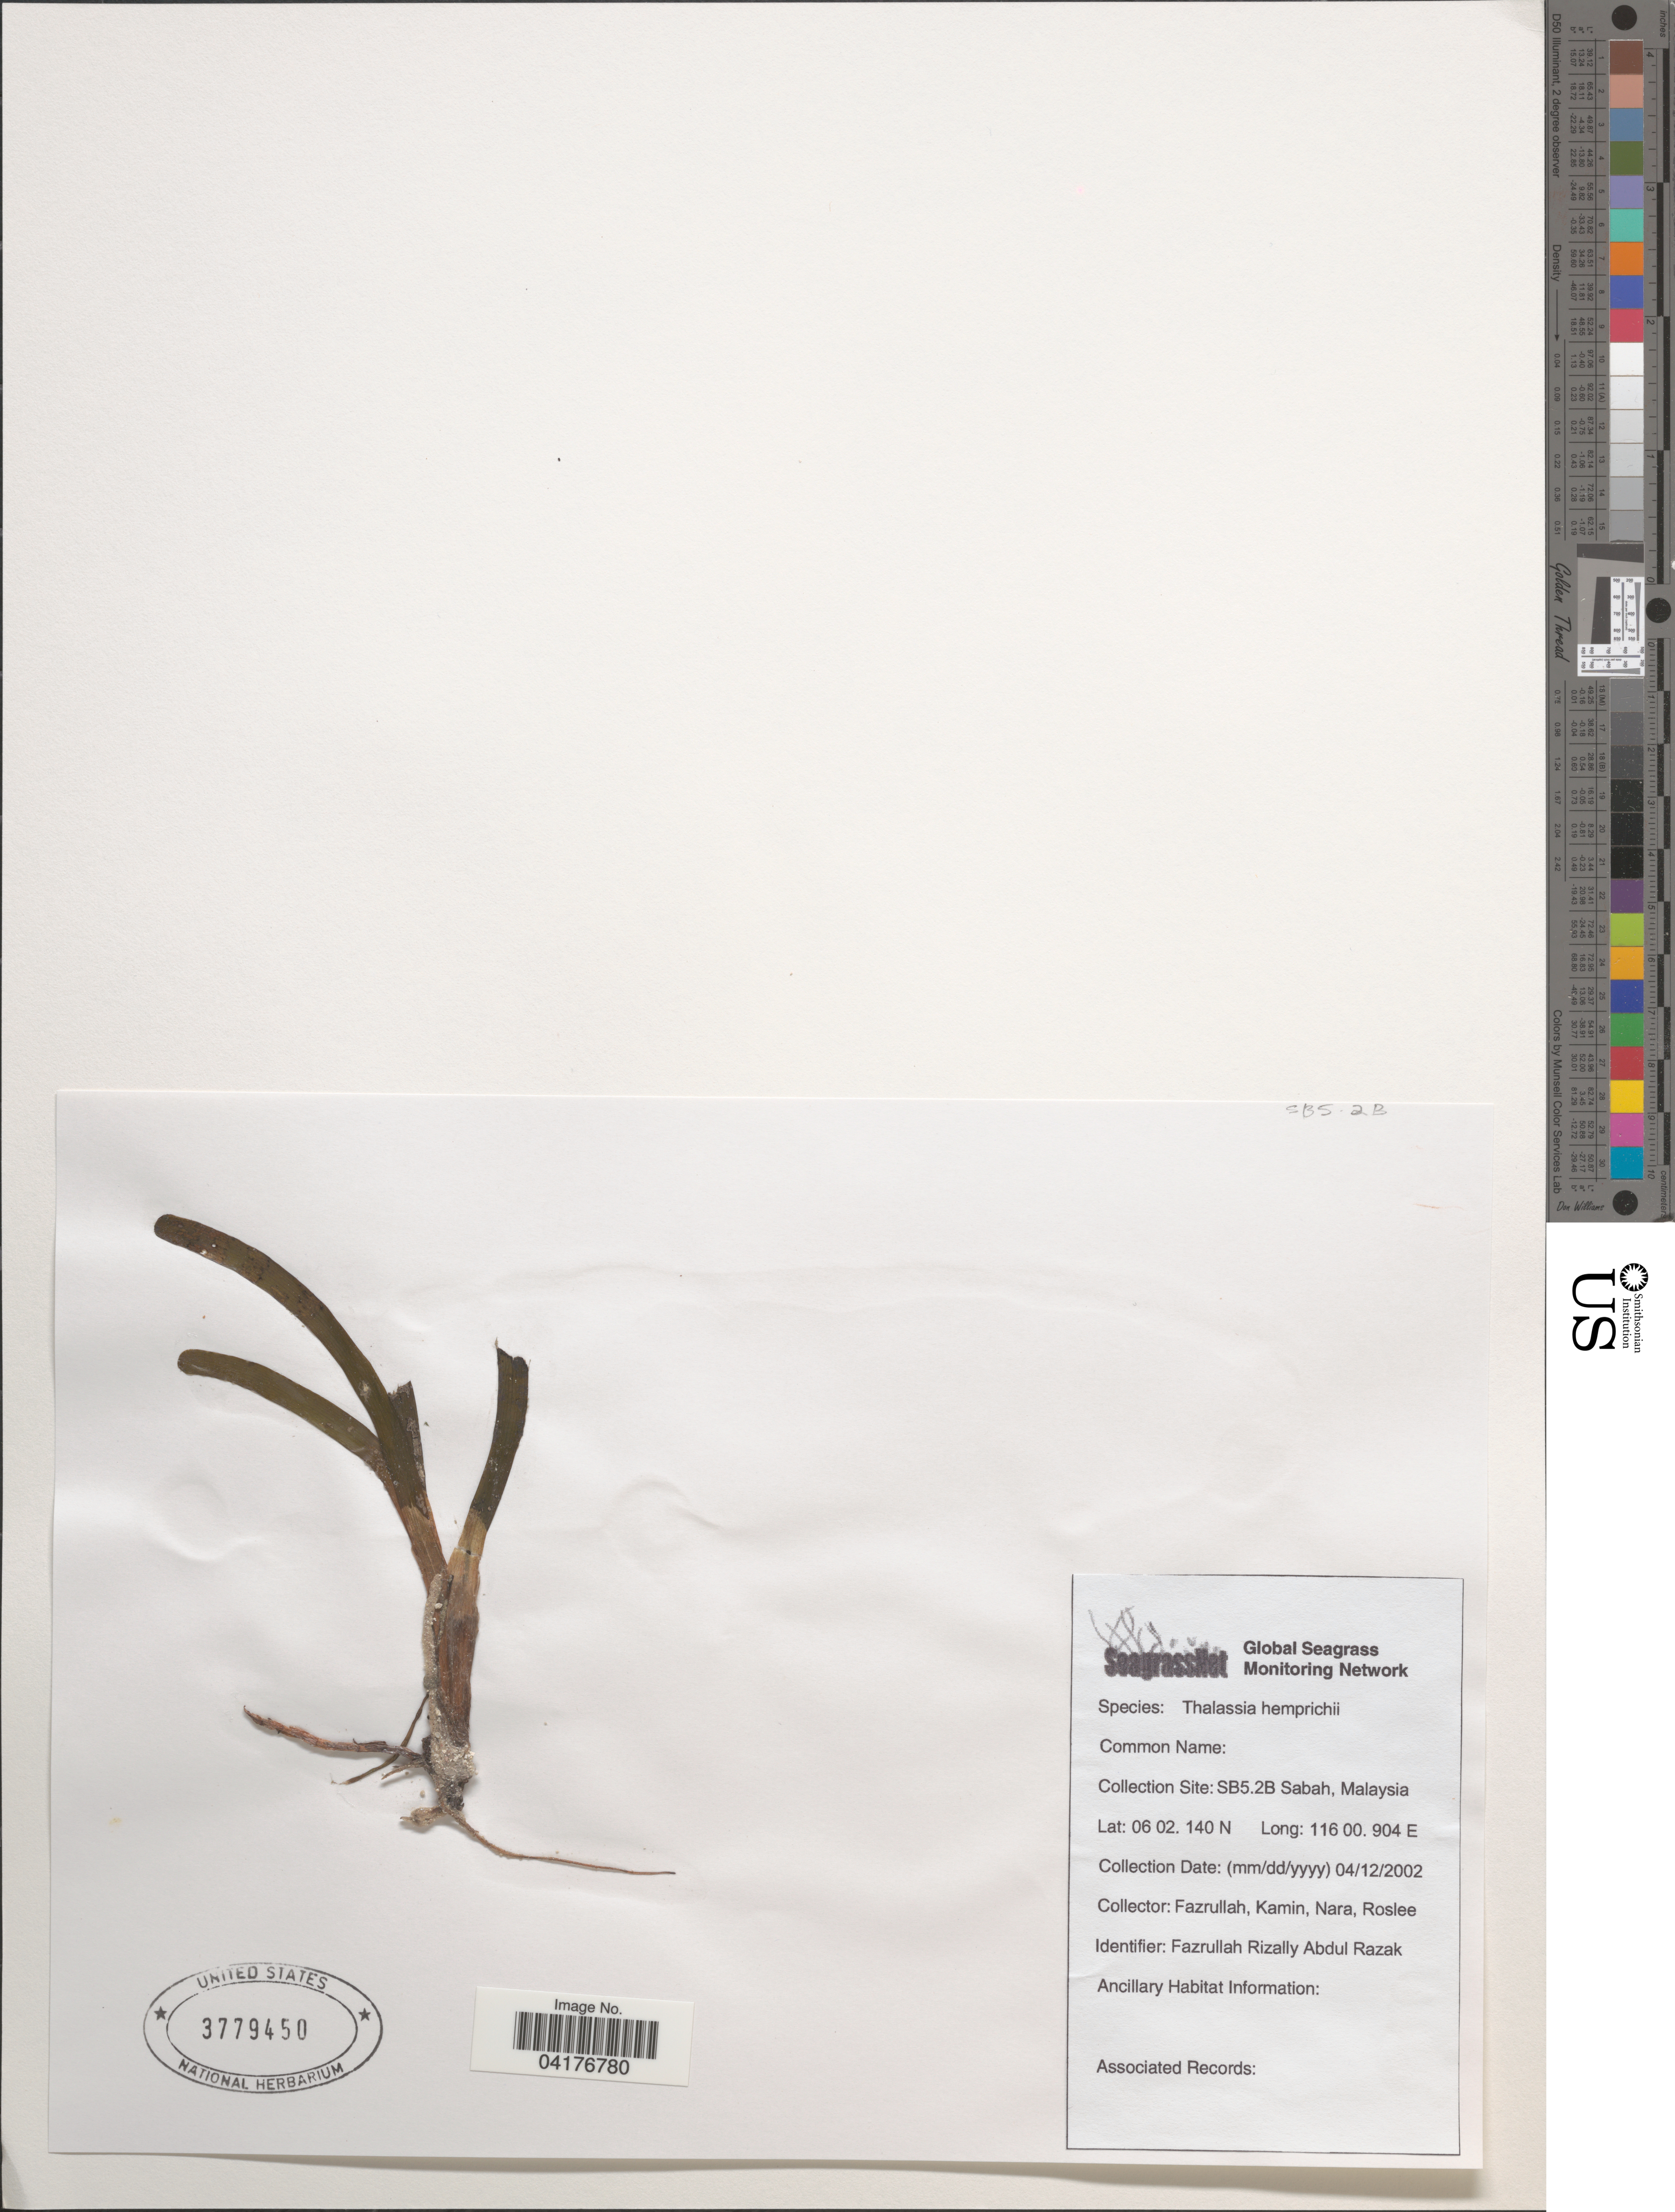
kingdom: Plantae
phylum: Tracheophyta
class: Liliopsida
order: Alismatales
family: Hydrocharitaceae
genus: Enhalus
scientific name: Enhalus acoroides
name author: (L. f.) Royle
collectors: Fazrullah, Kamin, Nara & Roslee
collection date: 2002-04-12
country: Malaysia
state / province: Sabah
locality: SB5.2B.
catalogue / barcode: US 3779450